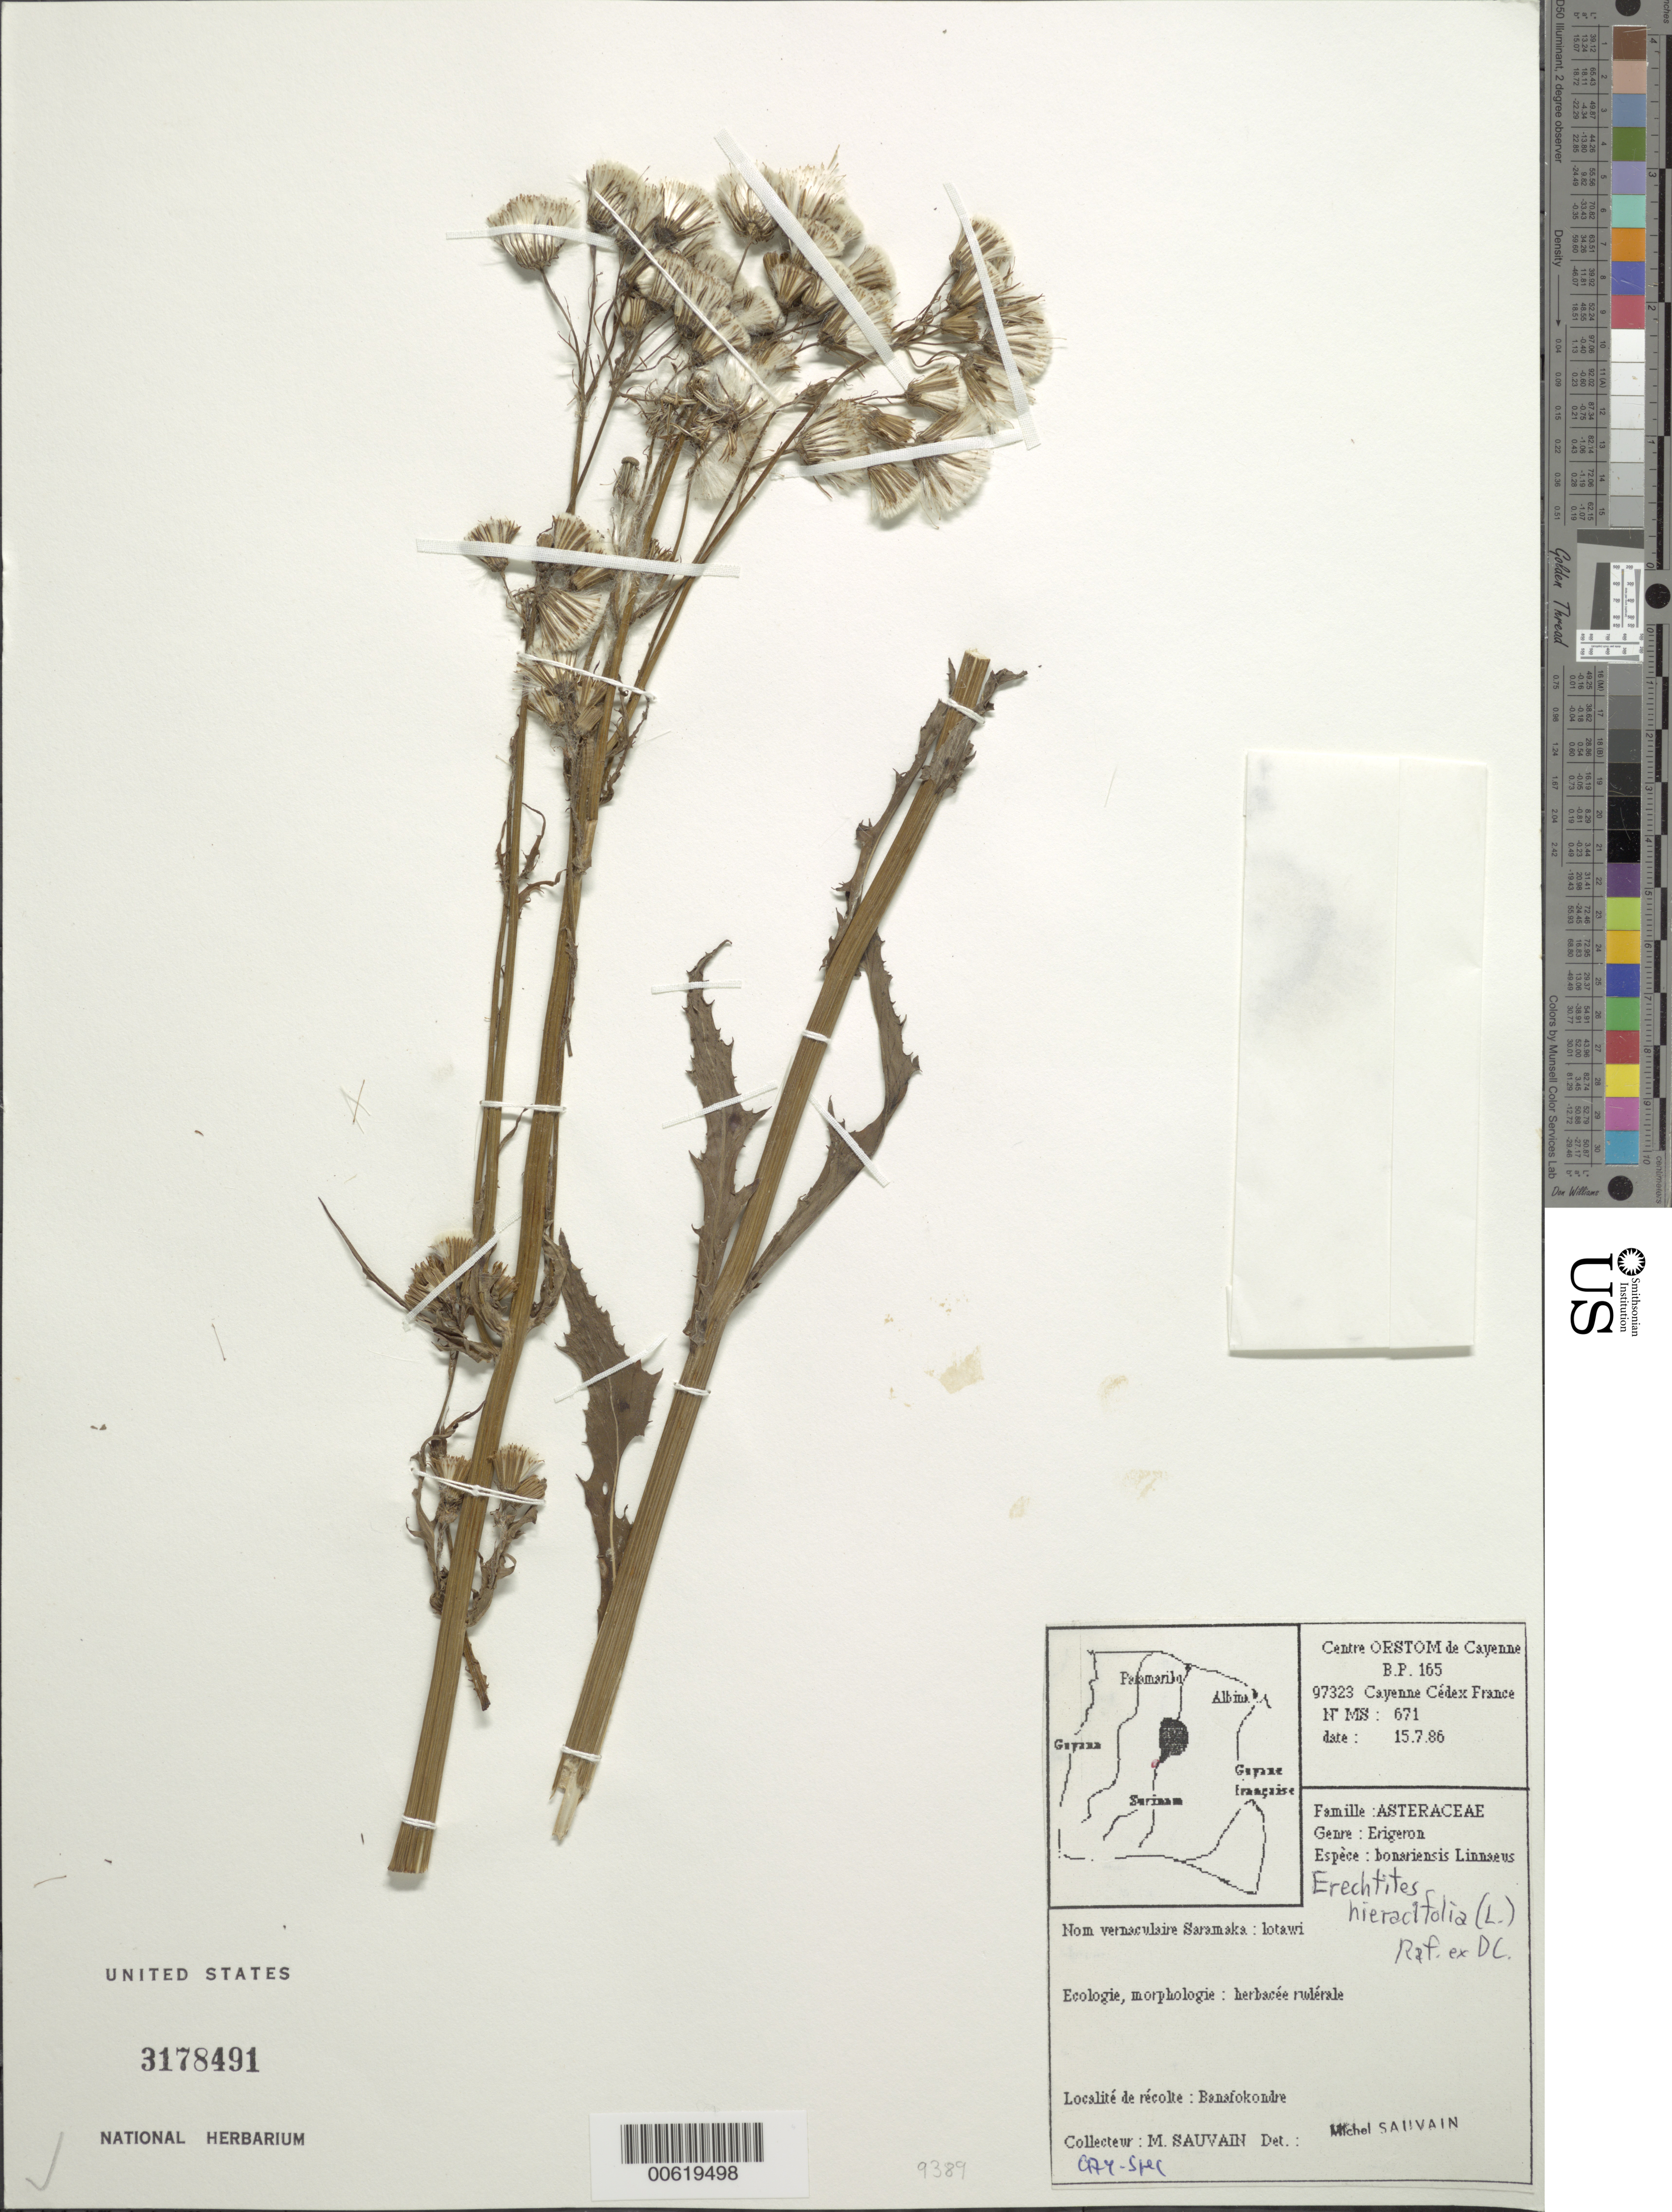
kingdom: Plantae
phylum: Tracheophyta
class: Magnoliopsida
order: Asterales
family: Asteraceae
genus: Erechtites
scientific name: Erechtites hieraciifolius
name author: (L.) Raf. ex DC.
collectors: M. Sauvain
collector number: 671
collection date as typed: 15-Jul-86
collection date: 1986-07-15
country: Suriname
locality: Banafokondre, SURINAMEe R.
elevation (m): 200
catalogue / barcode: US 3178491